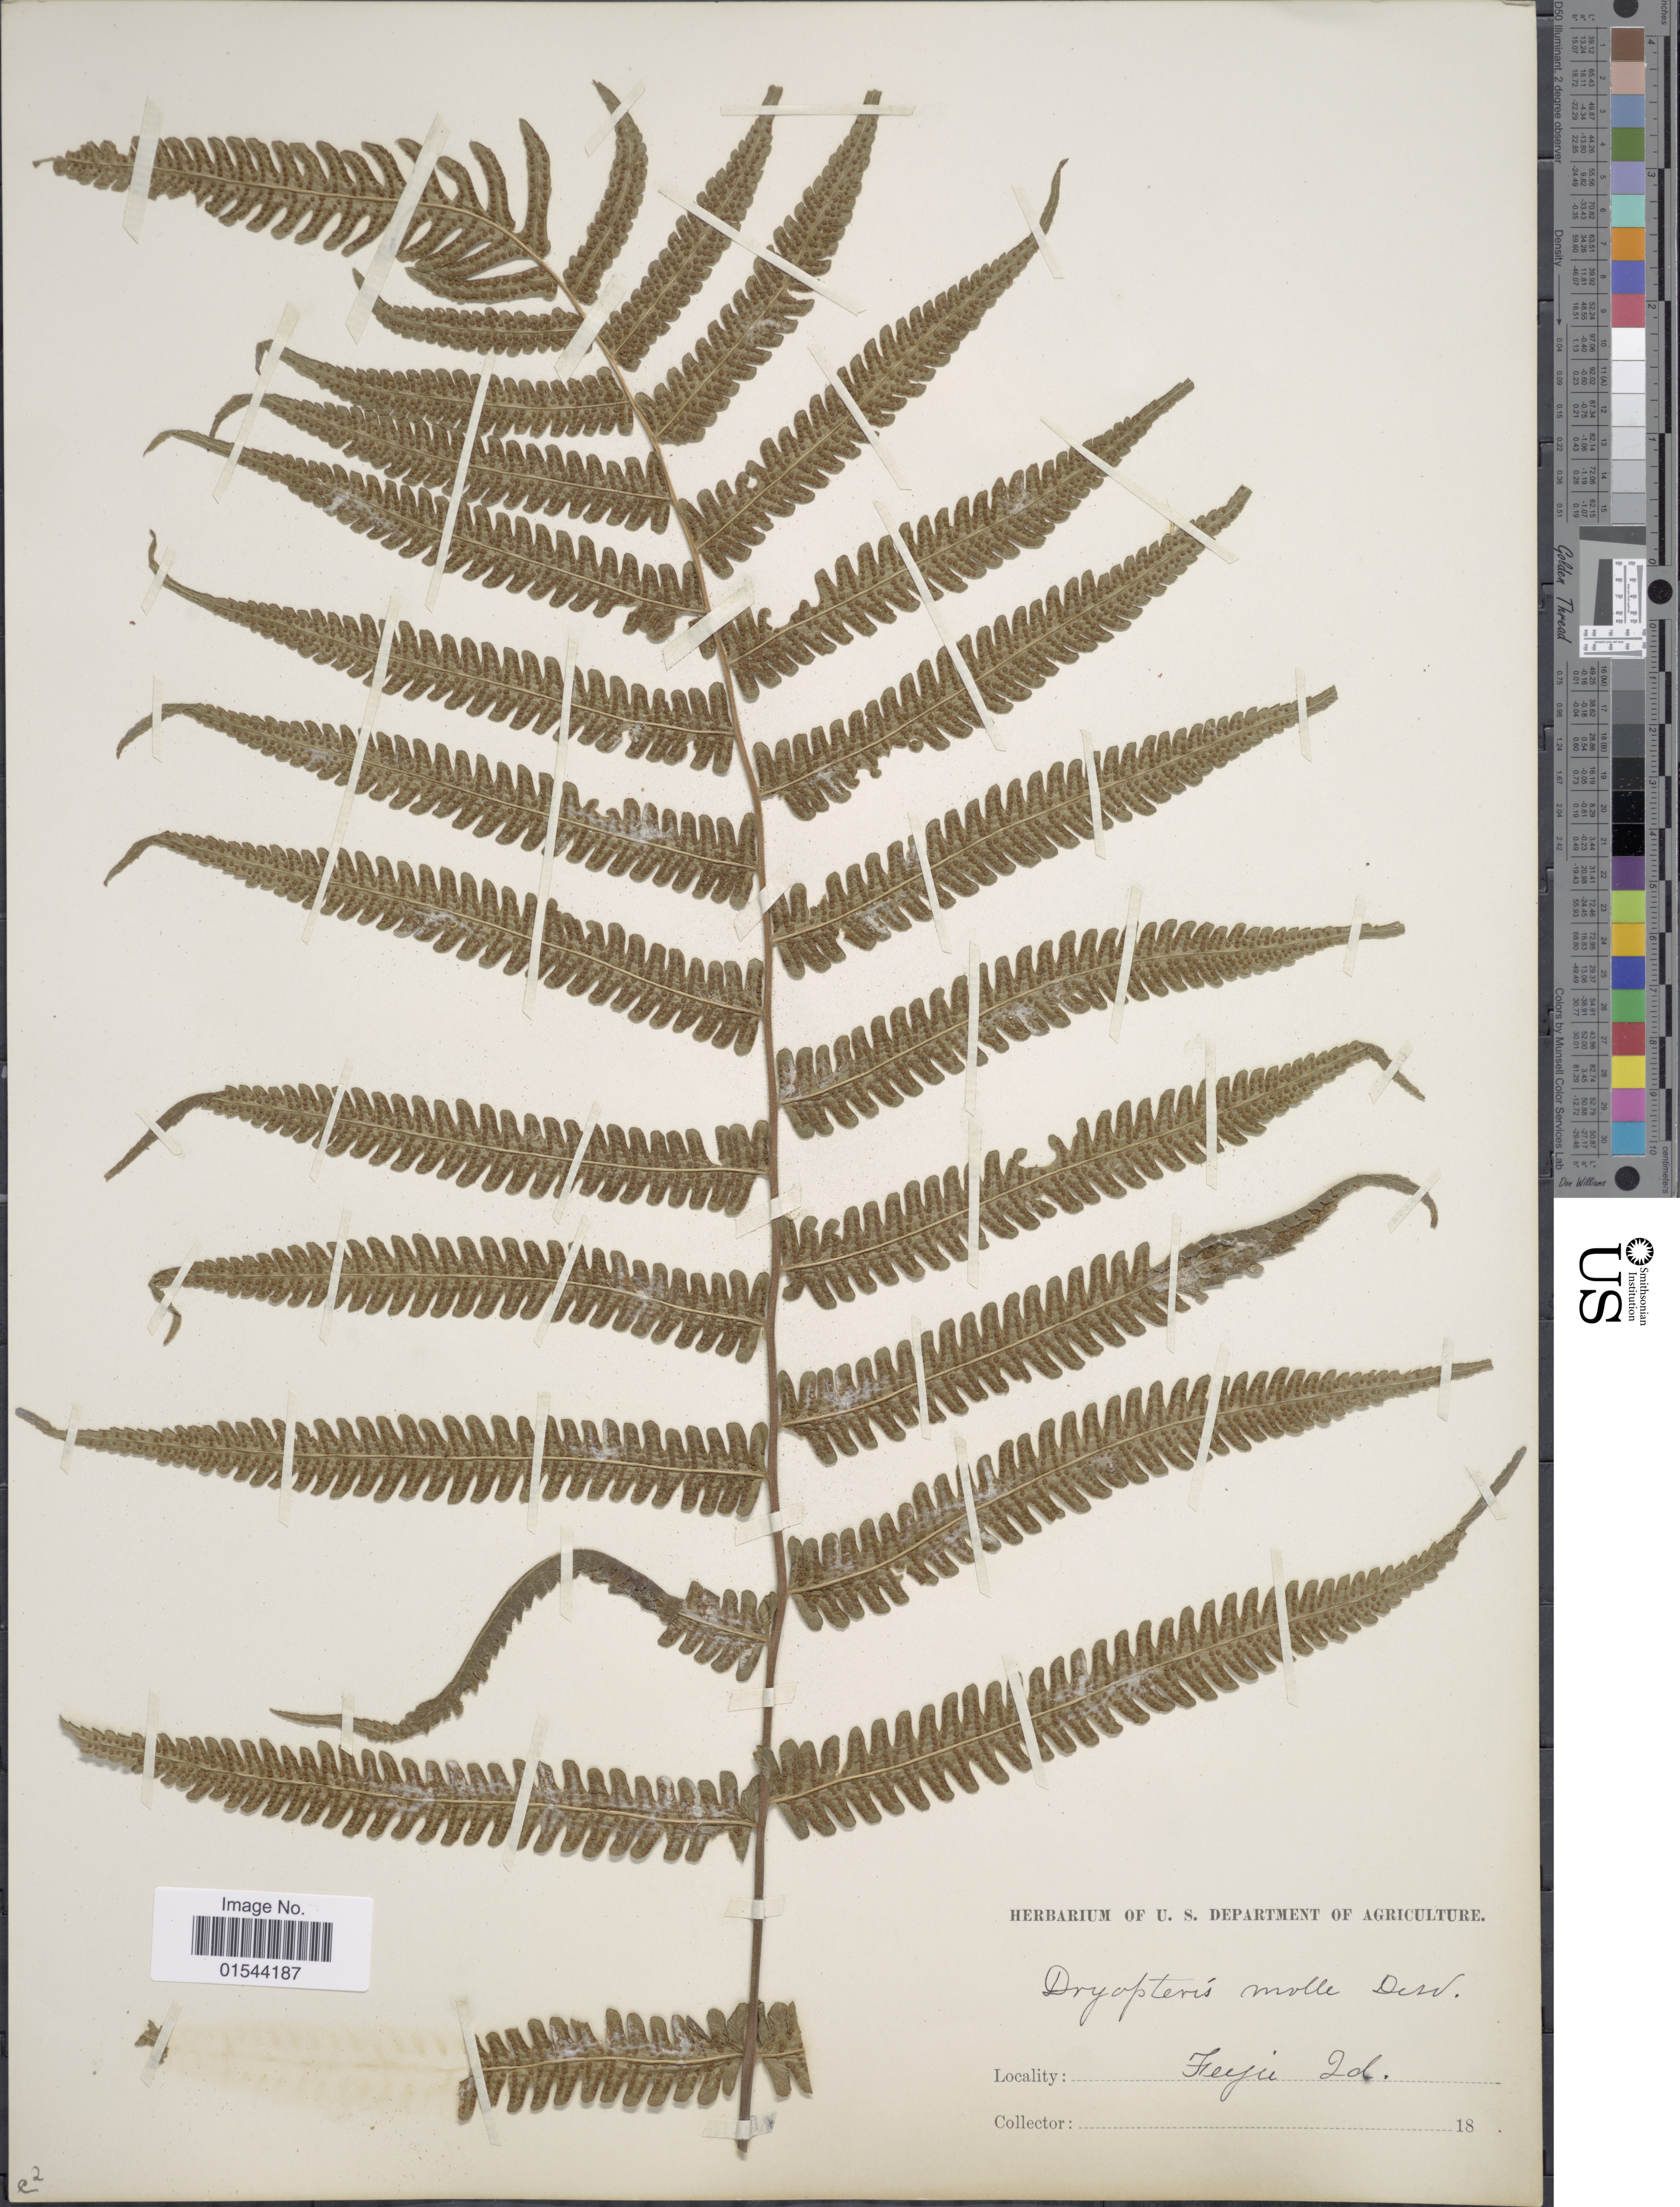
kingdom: Plantae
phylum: Tracheophyta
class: Polypodiopsida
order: Polypodiales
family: Thelypteridaceae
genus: Christella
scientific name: Christella parasitica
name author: (L.) H. Lév.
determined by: Wagner, W. L., (BOT), Smithsonian Institution - National Museum of Natural History (UNITED STATES)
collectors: Facchini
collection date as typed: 18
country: Fiji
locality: Feeji Id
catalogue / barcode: US 103027